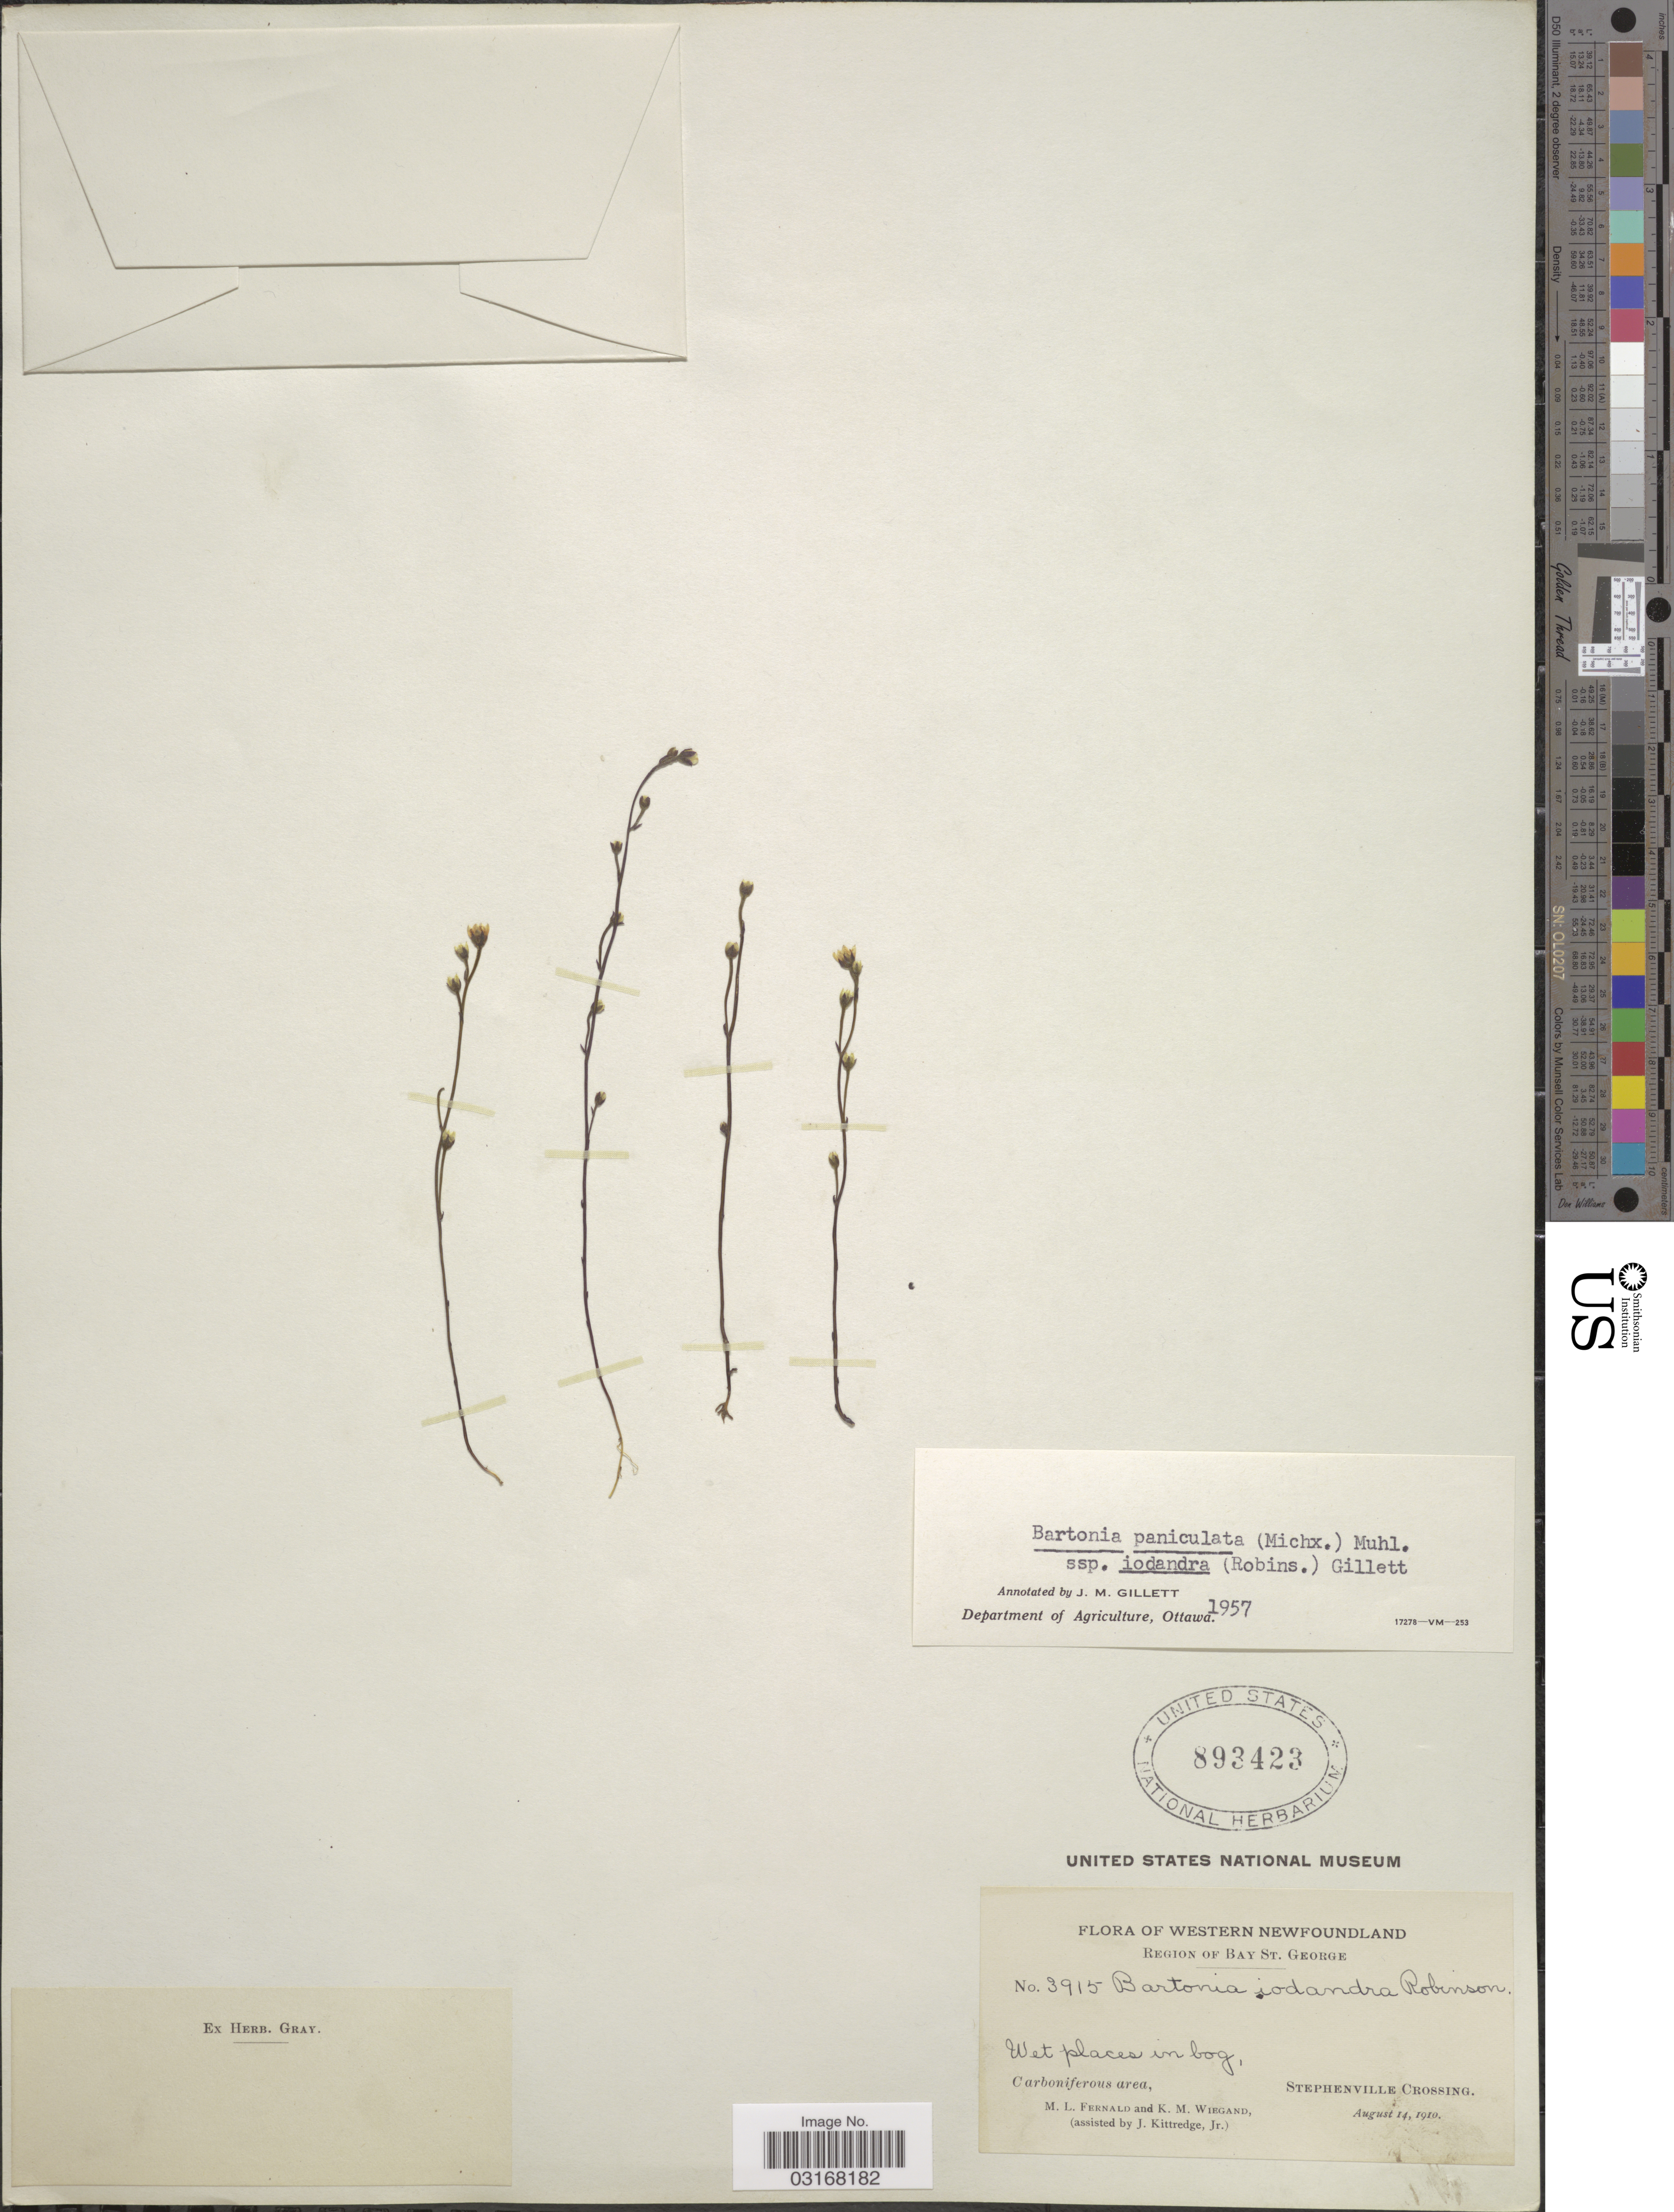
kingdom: Plantae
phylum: Tracheophyta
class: Magnoliopsida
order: Gentianales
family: Gentianaceae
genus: Bartonia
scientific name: Bartonia paniculata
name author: (Michx.) Muhl.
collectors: M. L. Fernald, K. M. Wiegand & J. Kittredge Jr.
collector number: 3915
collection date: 1910-08-14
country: Canada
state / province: Newfoundland and Labrador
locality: Western Newfoundland. Region of Bay St. George. Stephenville Crossing.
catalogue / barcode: US 893423